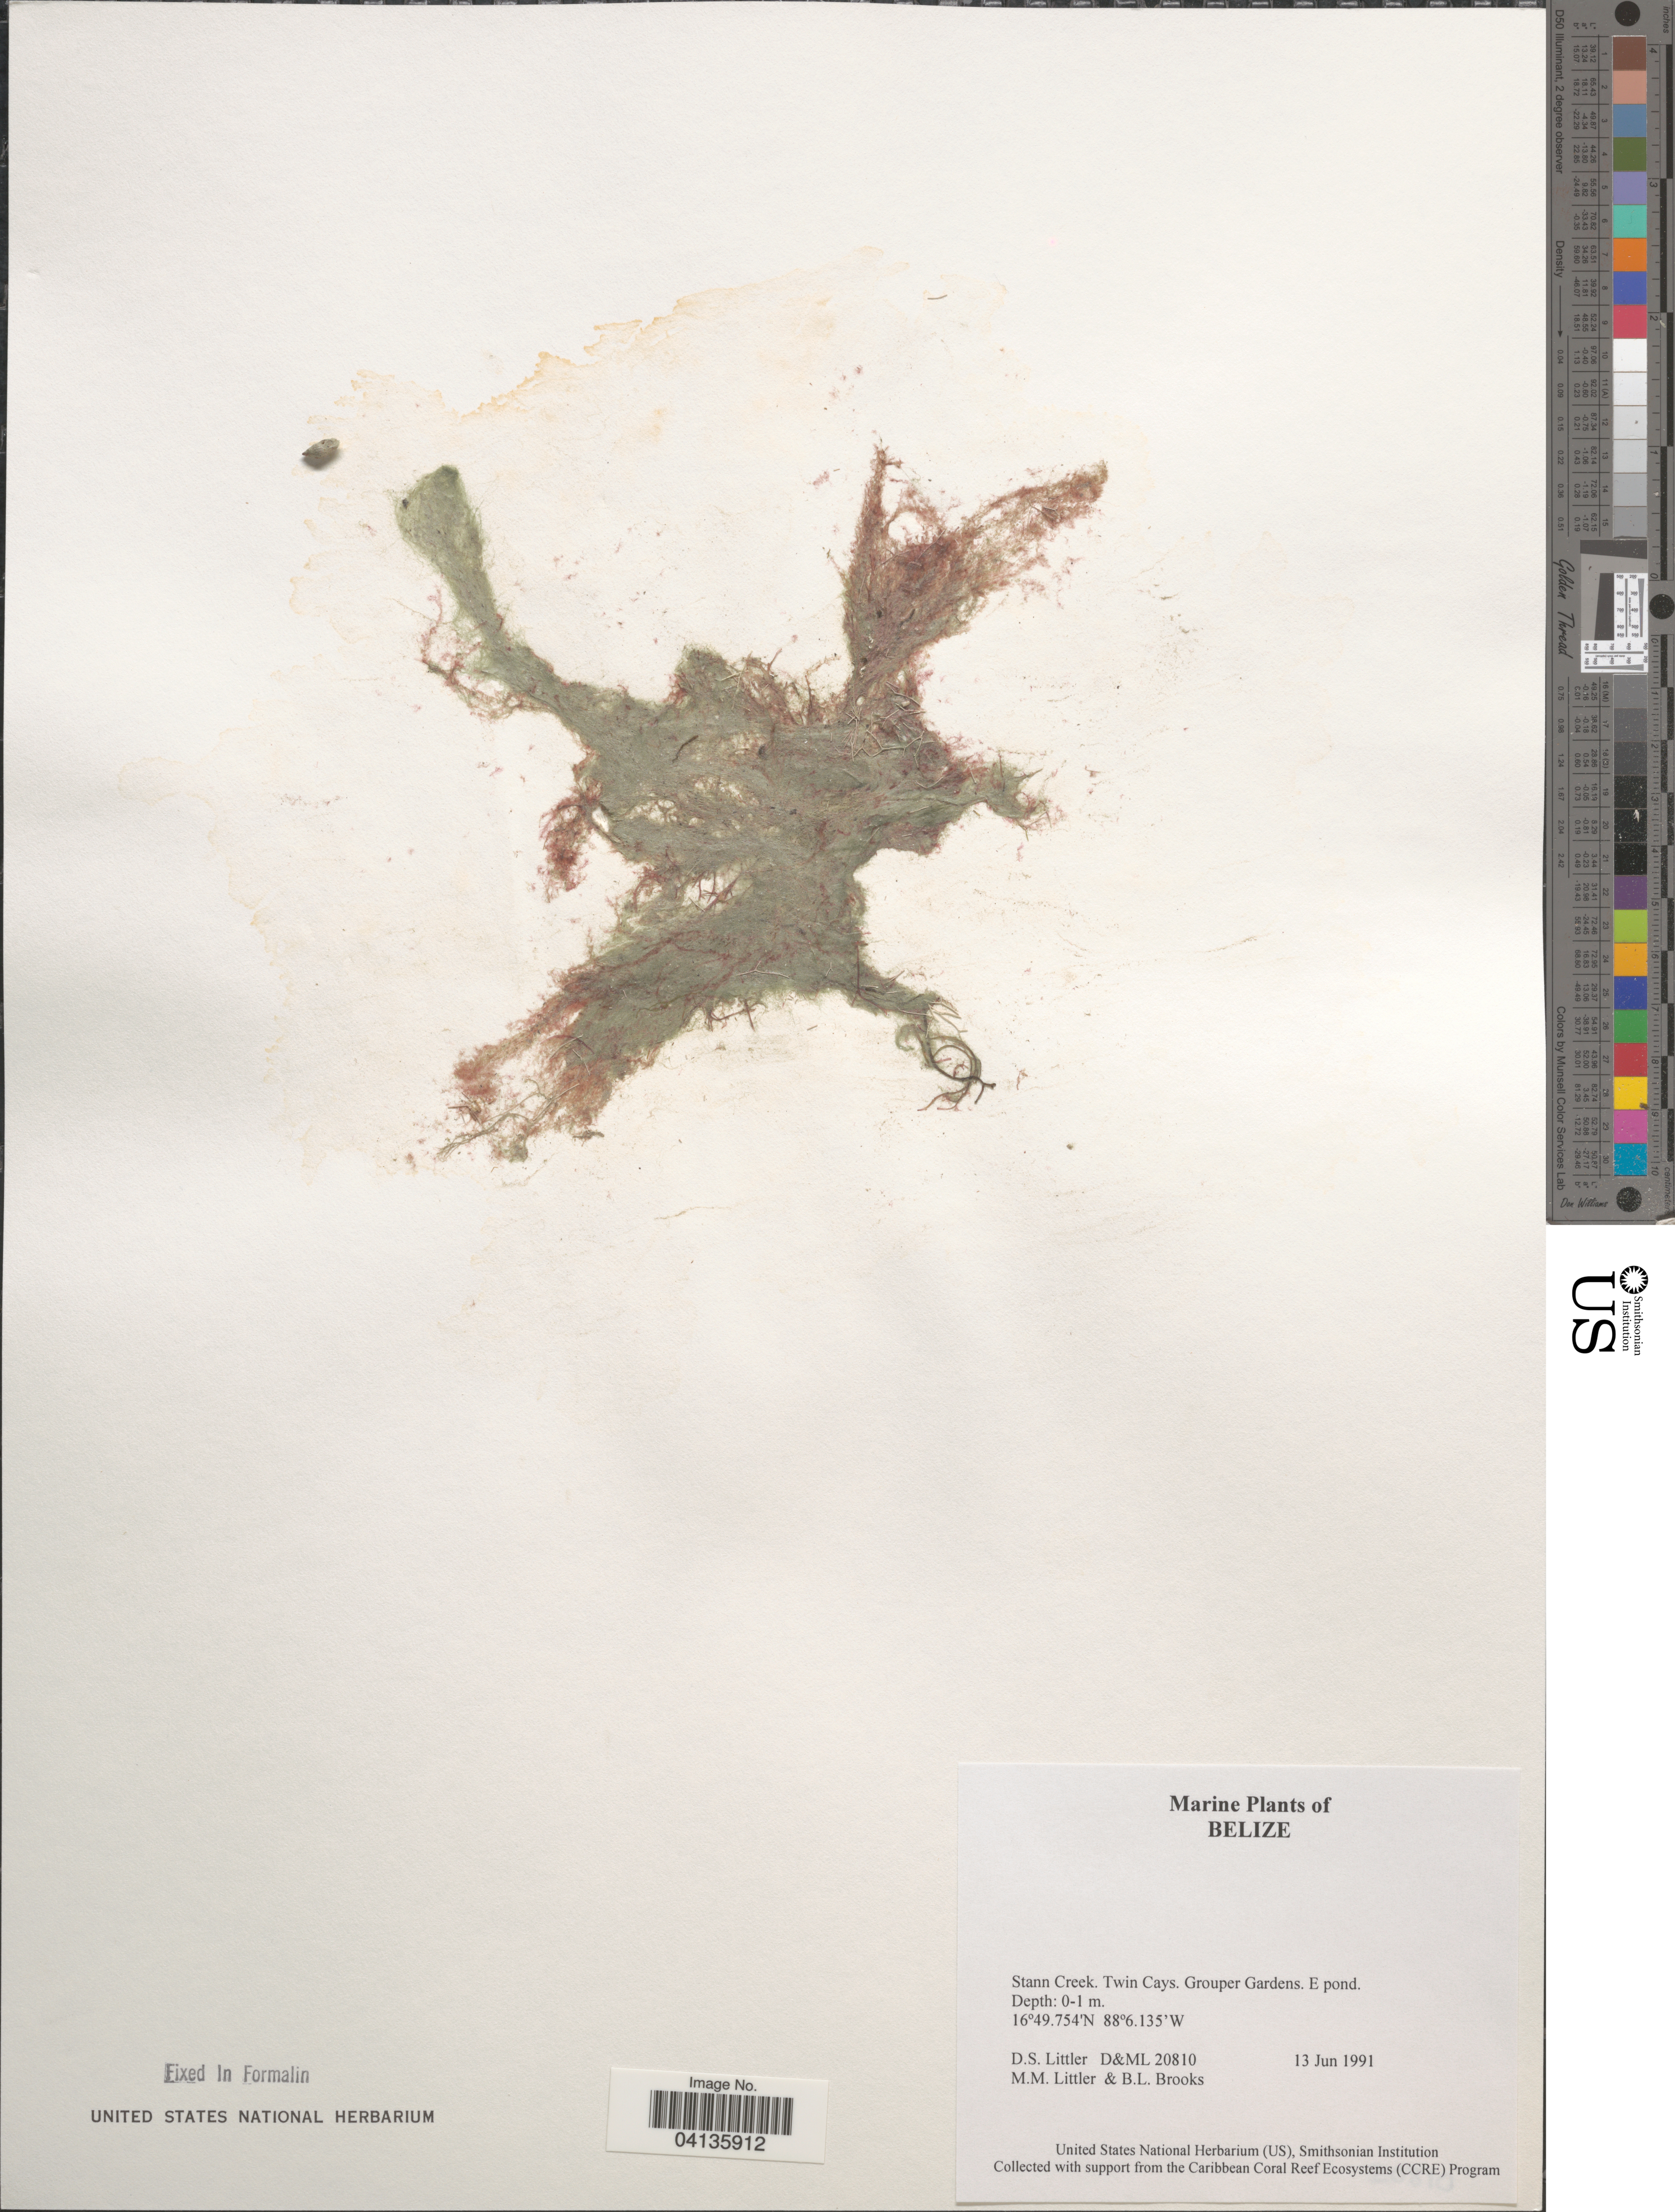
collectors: D. S. Littler & B. Brooks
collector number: D&ML 20810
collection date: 1991-06-13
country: Belize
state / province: Stann Creek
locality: Twin Cays. Grouper Gardens. E pond.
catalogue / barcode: US 238734